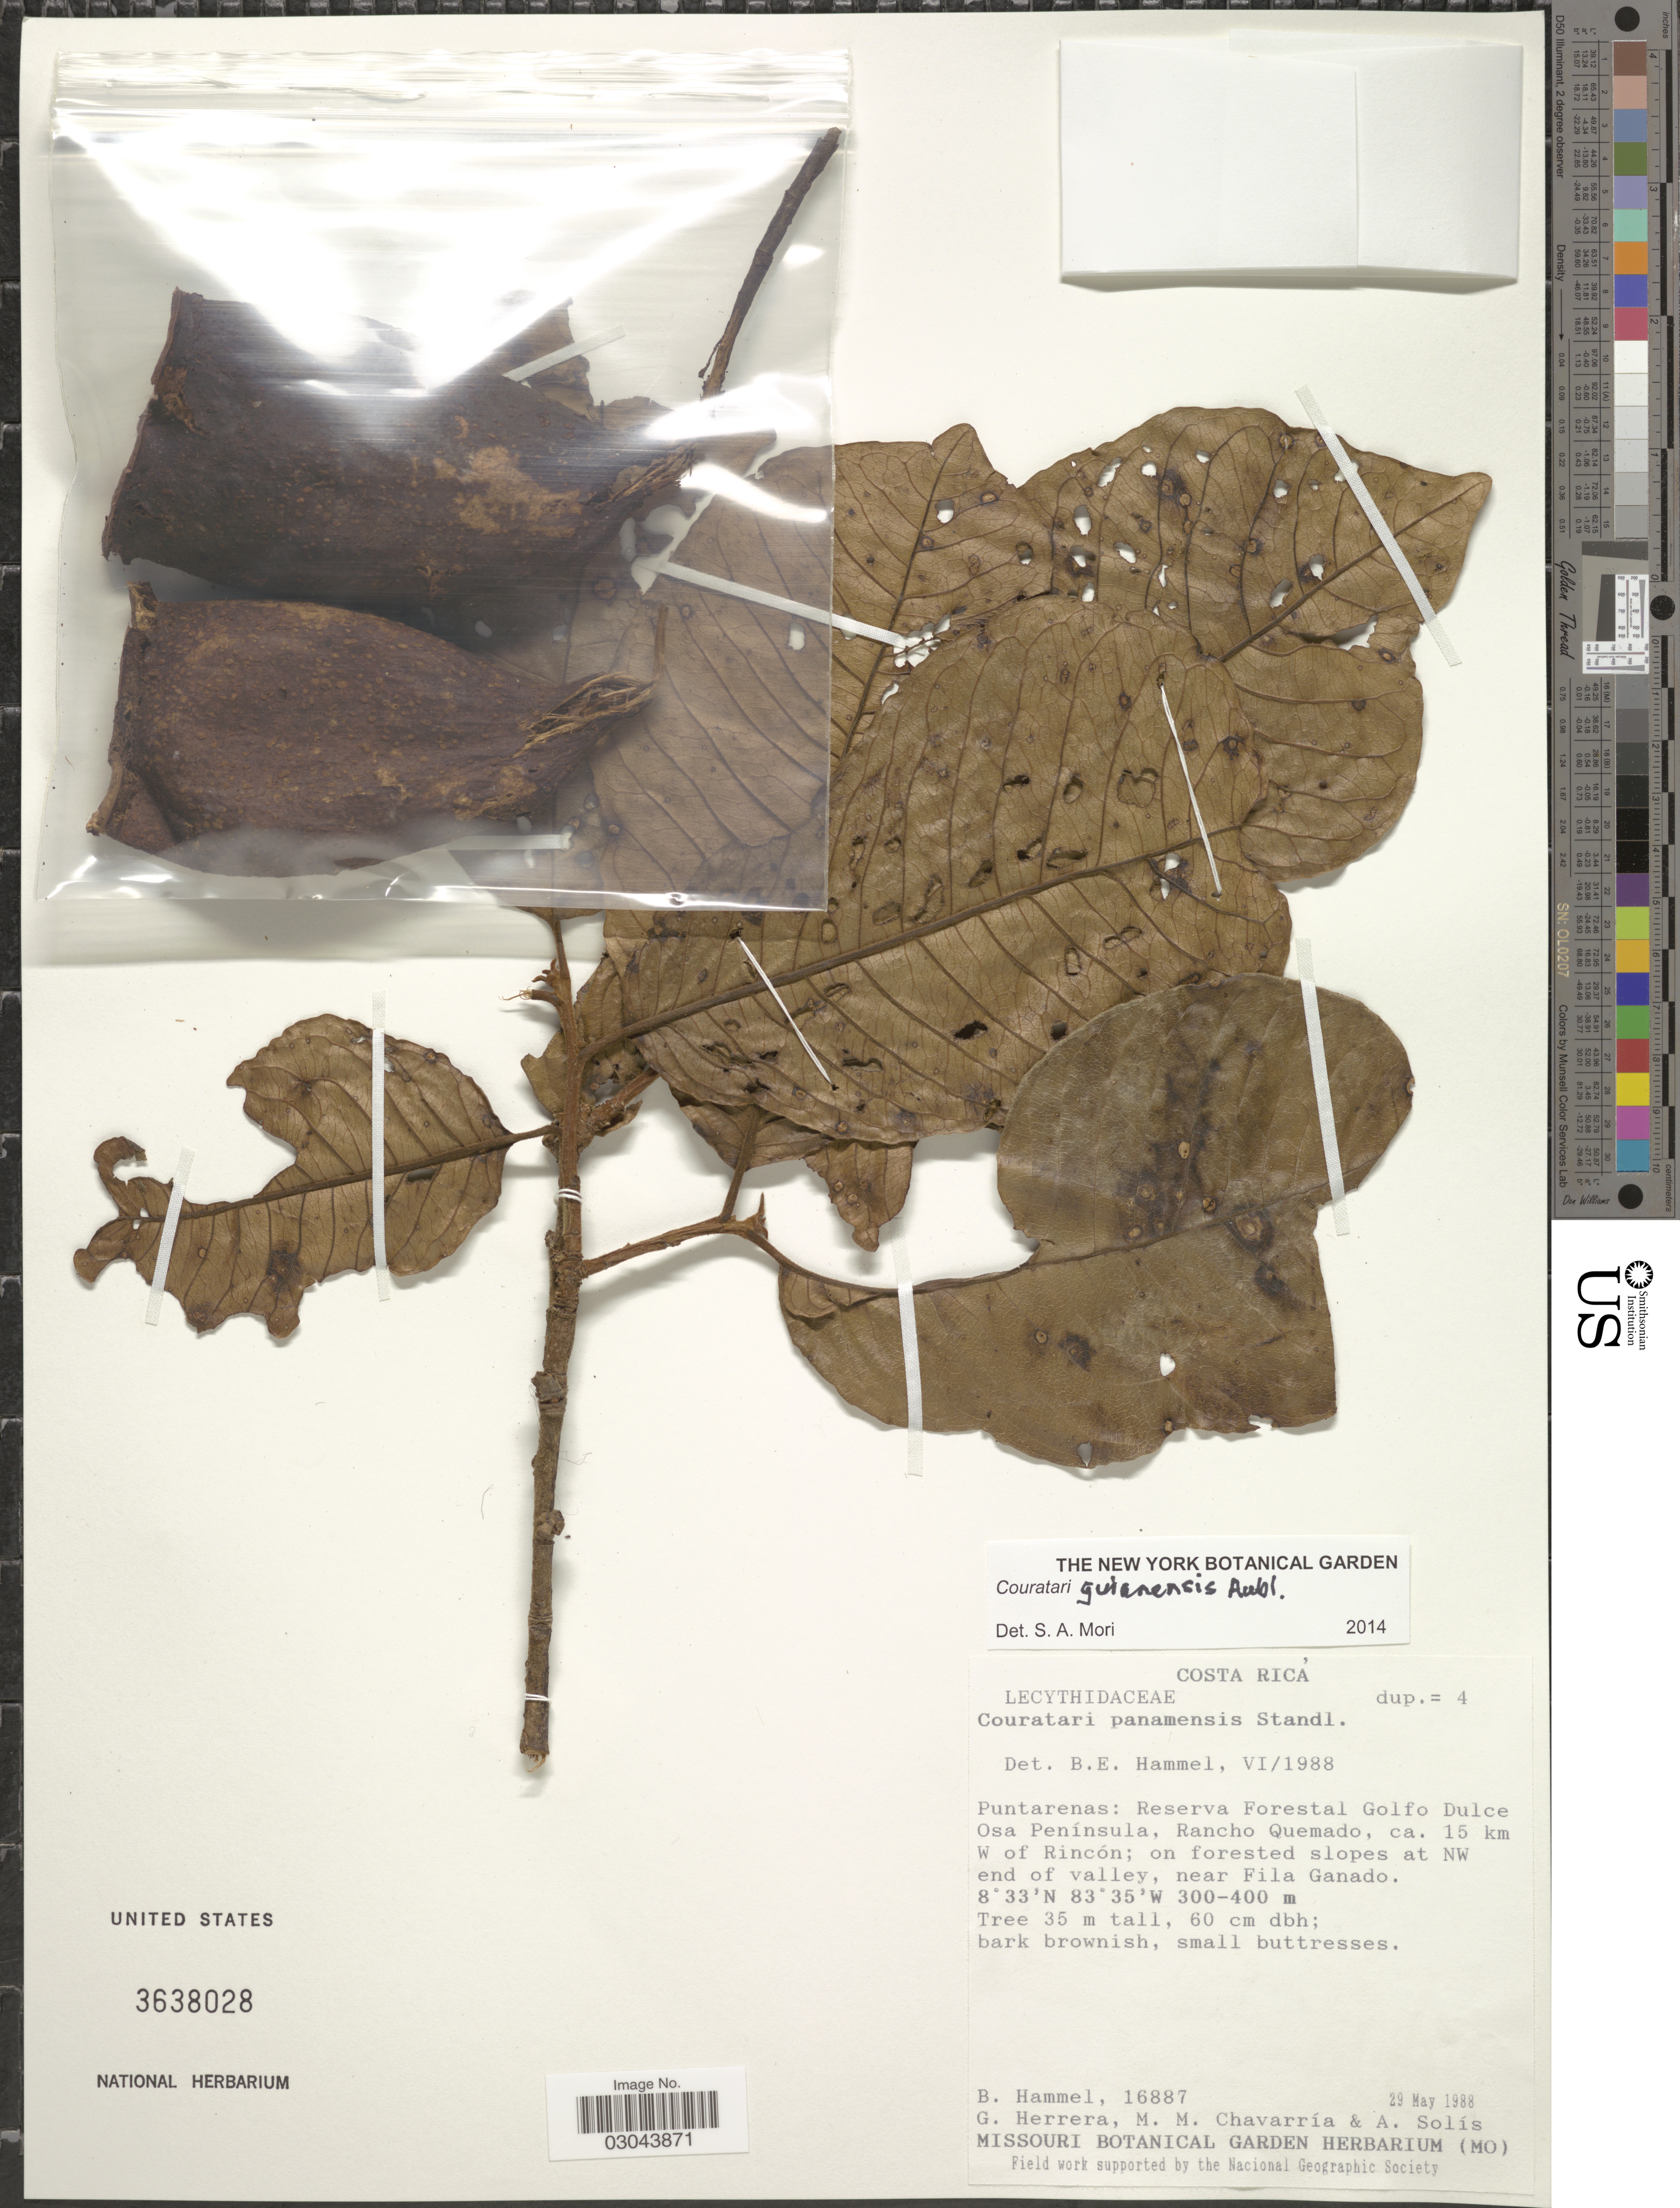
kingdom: Plantae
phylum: Tracheophyta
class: Magnoliopsida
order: Ericales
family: Lecythidaceae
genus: Couratari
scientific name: Couratari guianensis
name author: Aubl.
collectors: B. Hammel, G. Herrera, M. Chavarría & A. Solis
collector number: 16887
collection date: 1988-05-29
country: Costa Rica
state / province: Puntarenas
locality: Reserva Forestal Golfo Dulce Osa Península, Rancho Quemado, ca. 15 km W of Rincón; on forested slopes at NW end of valley, near Fila Ganado.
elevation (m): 300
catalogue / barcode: US 3638028